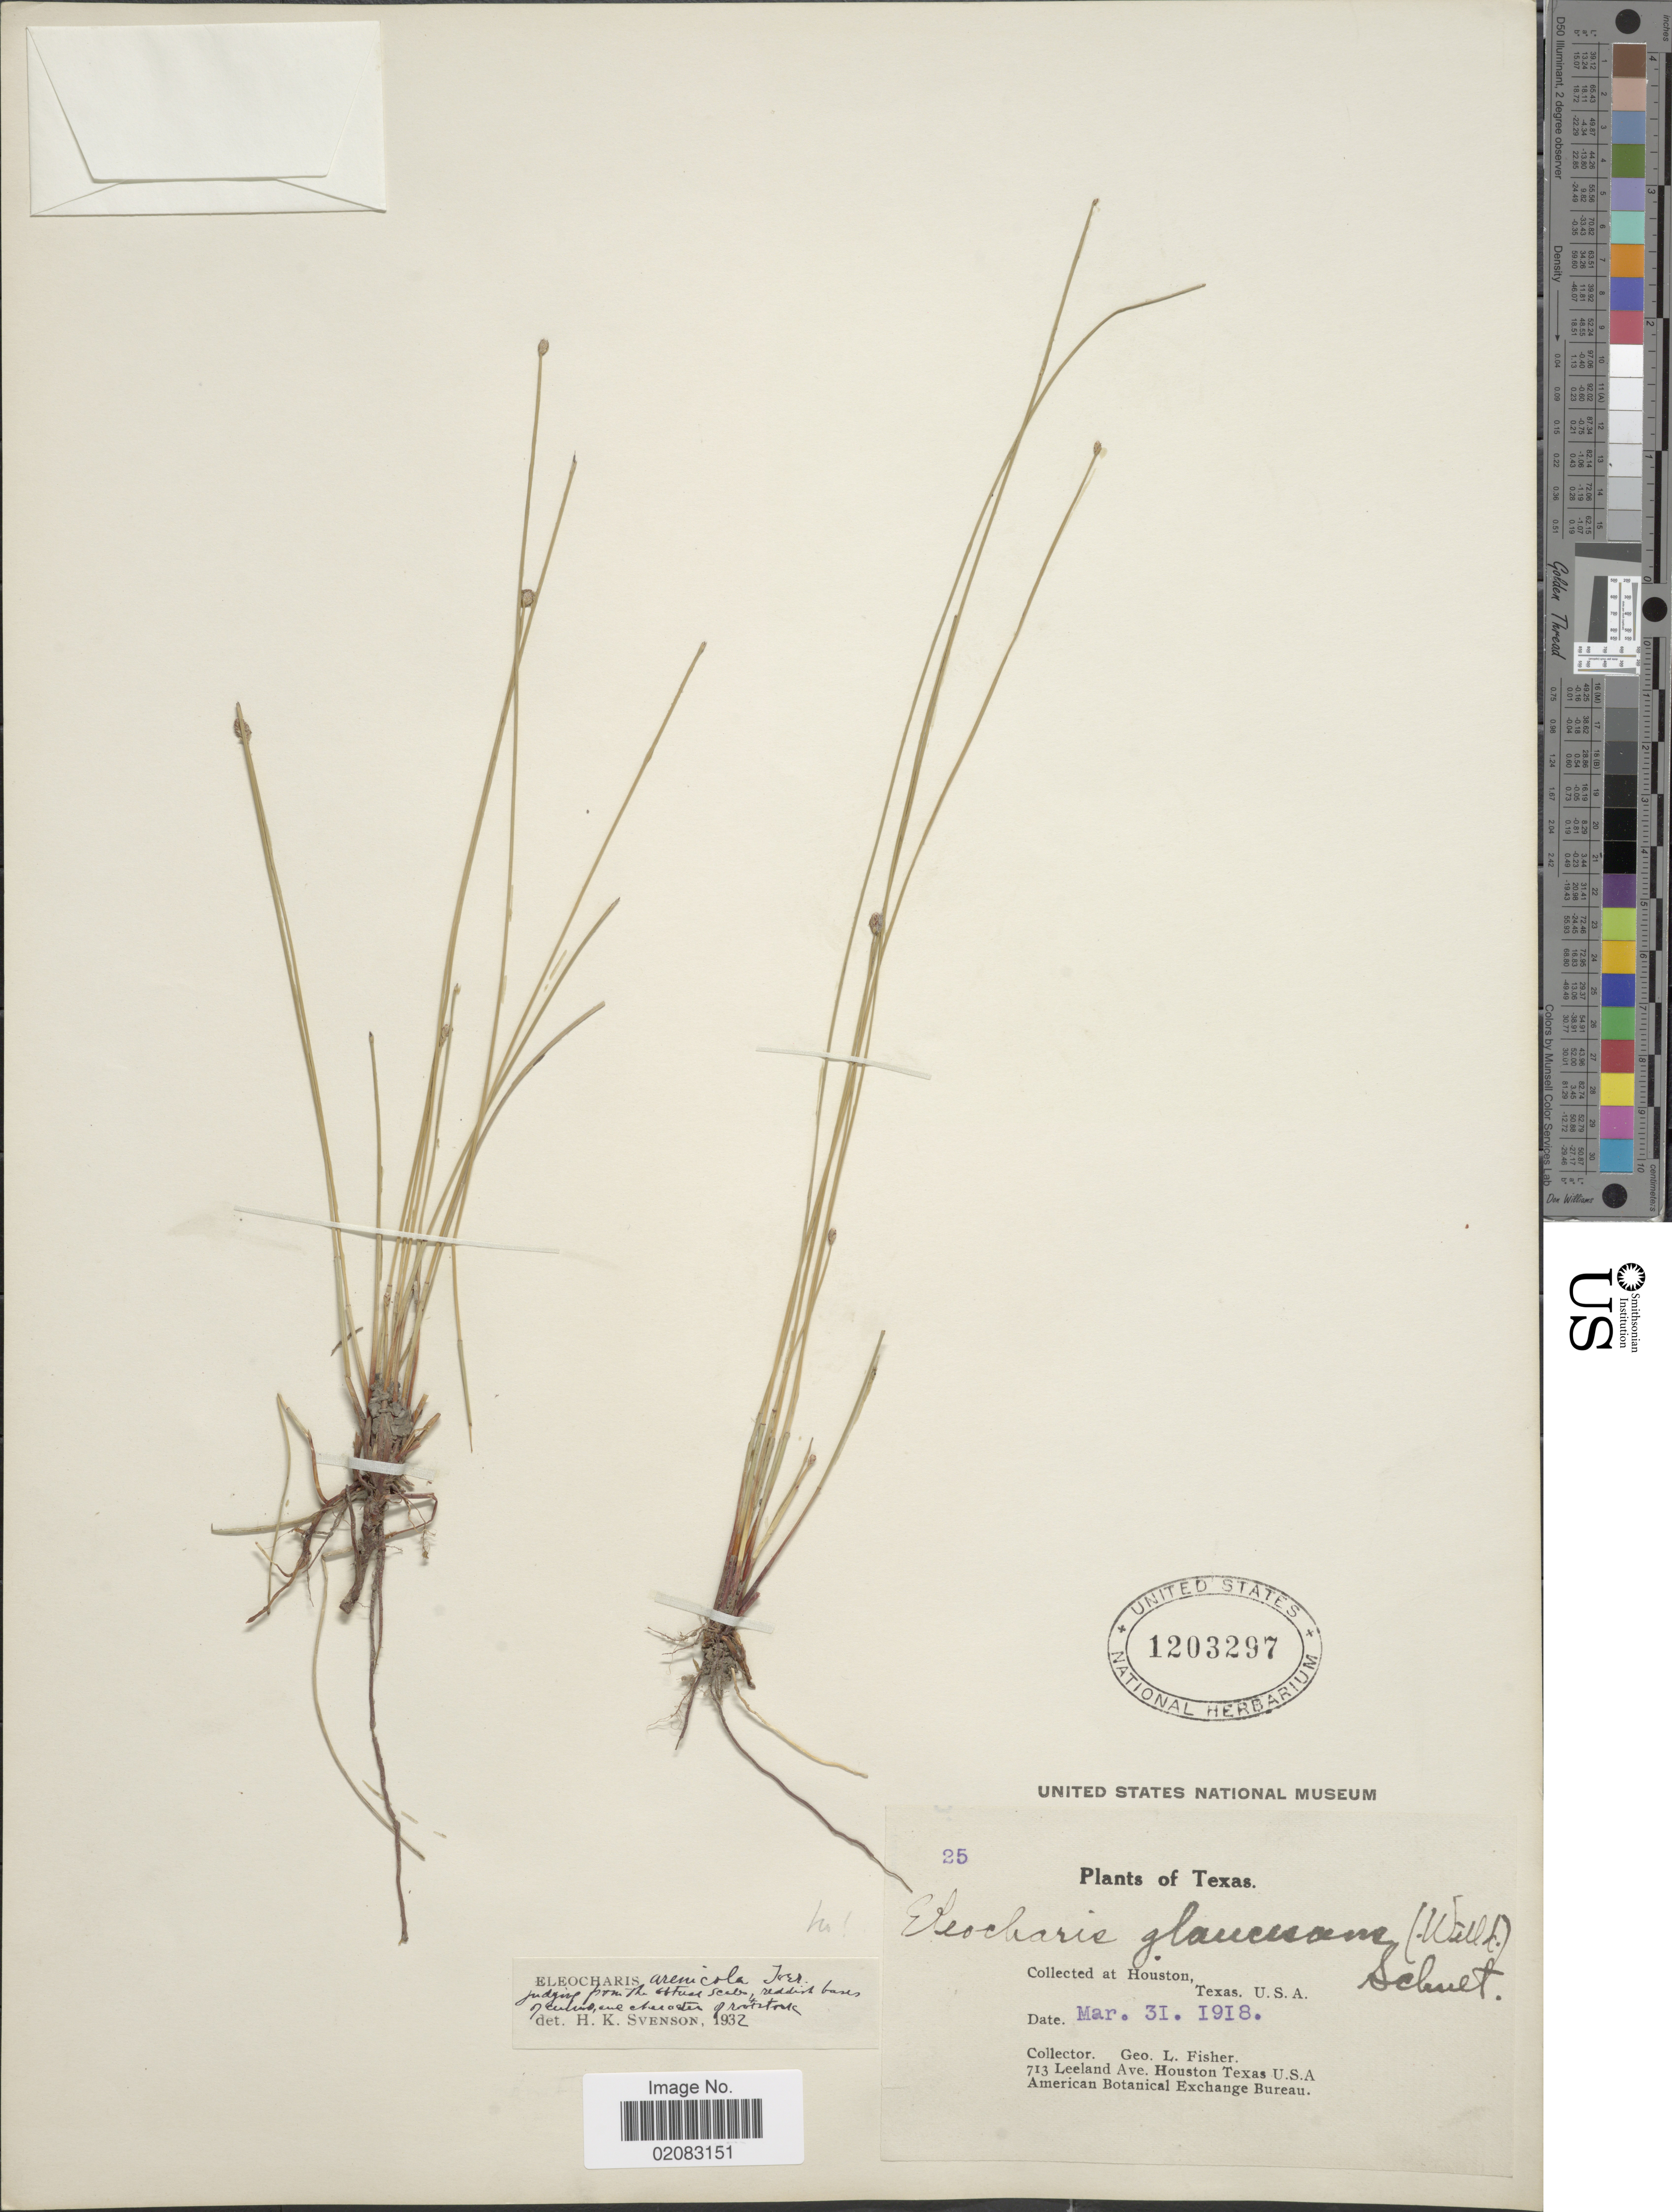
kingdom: Plantae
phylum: Tracheophyta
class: Liliopsida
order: Poales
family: Cyperaceae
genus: Eleocharis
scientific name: Eleocharis montevidensis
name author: Kunth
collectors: G. L. Fisher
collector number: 25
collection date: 1918-03-31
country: United States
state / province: Texas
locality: Houston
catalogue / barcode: US 1203297